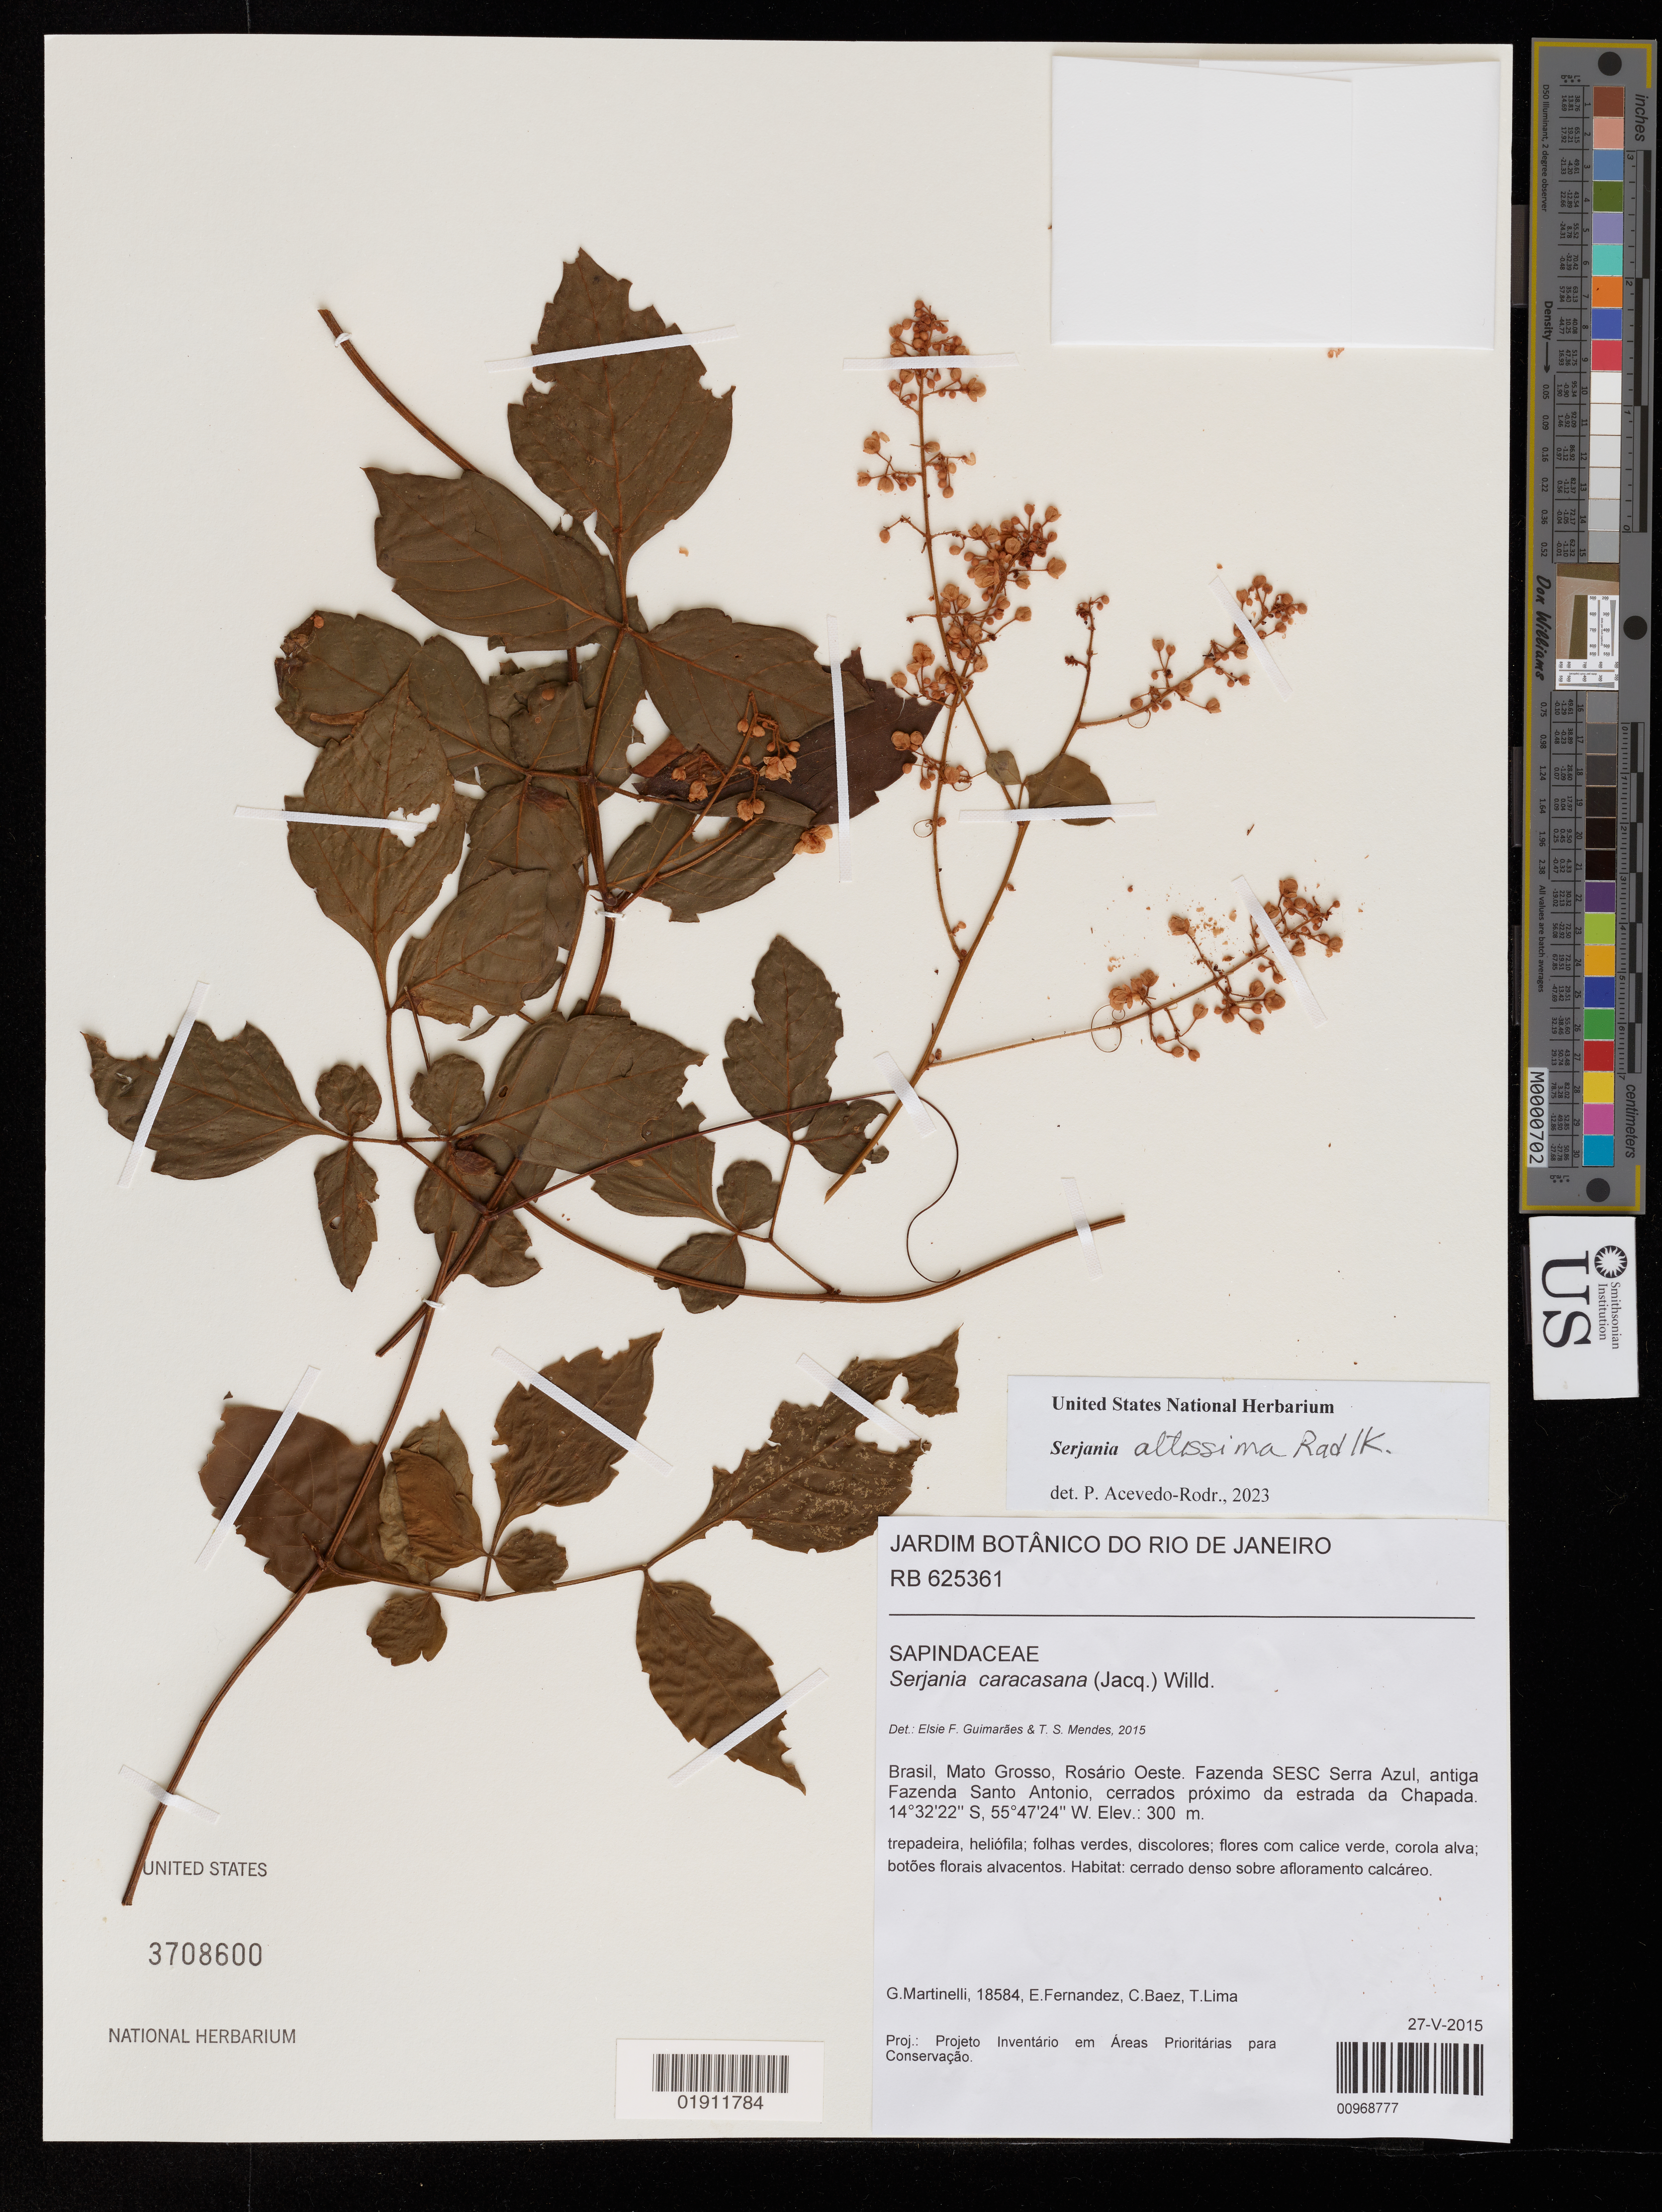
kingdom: Plantae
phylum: Tracheophyta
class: Magnoliopsida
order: Sapindales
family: Sapindaceae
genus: Serjania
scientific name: Serjania altissima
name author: (Poepp. & Endl.) Radlk.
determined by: Acevedo-Rodriguez, P., (US), Smithsonian Institution - National Museum of Natural History (UNITED STATES)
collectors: G. Martinelli, E. Fernandez, C. Baez & T. Lima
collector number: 18584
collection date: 2015-05-27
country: Brazil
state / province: Mato Grosso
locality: Rosário Oeste. Fazenda SESC Serra Azul, antiga Fazenda Santo Antonio, cerrados próximo da estrada da Chapada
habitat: Cerrado denso sobre afloramento calcáreo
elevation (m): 300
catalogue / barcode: US 3708600